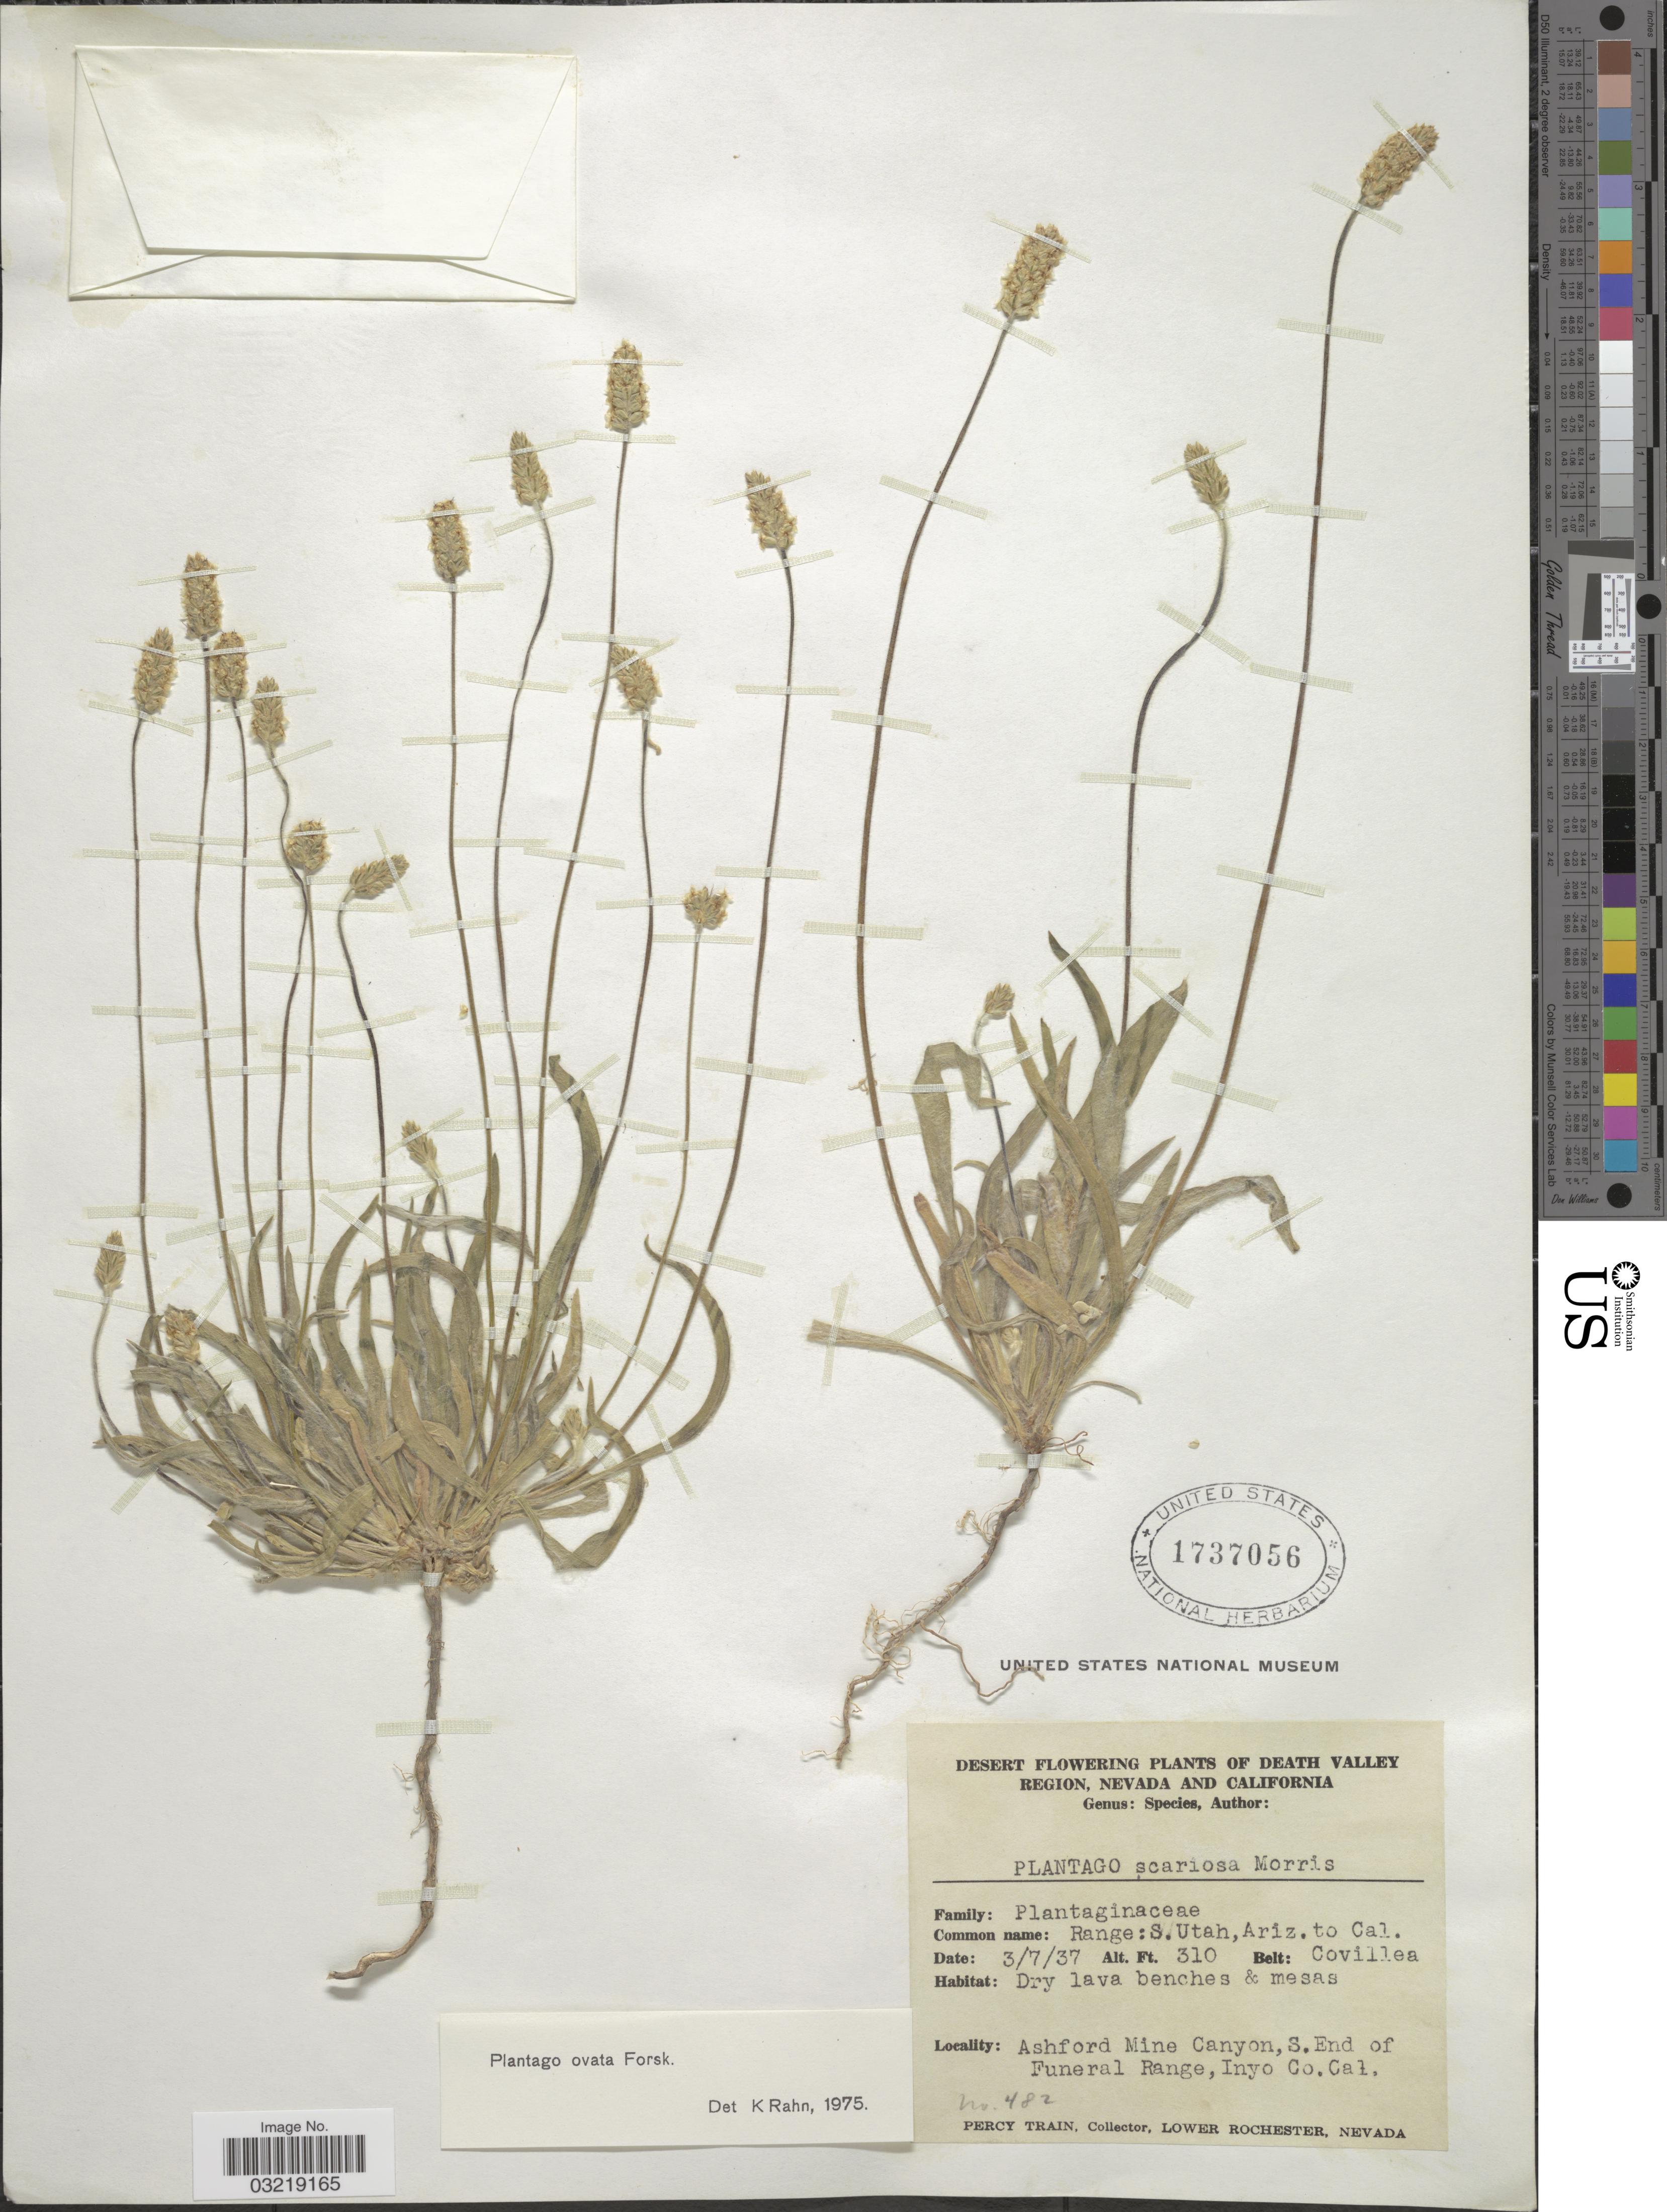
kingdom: Plantae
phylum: Tracheophyta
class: Magnoliopsida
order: Lamiales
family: Plantaginaceae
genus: Plantago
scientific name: Plantago ovata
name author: Forssk.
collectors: P. Train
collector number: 482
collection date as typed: Transcribed d/m/y: 7/3/37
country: United States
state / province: California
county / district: Inyo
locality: Death Valley. Ashford Mine Canyon, S. End of Funeral Range, Inyo Co.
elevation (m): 94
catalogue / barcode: US 1737056